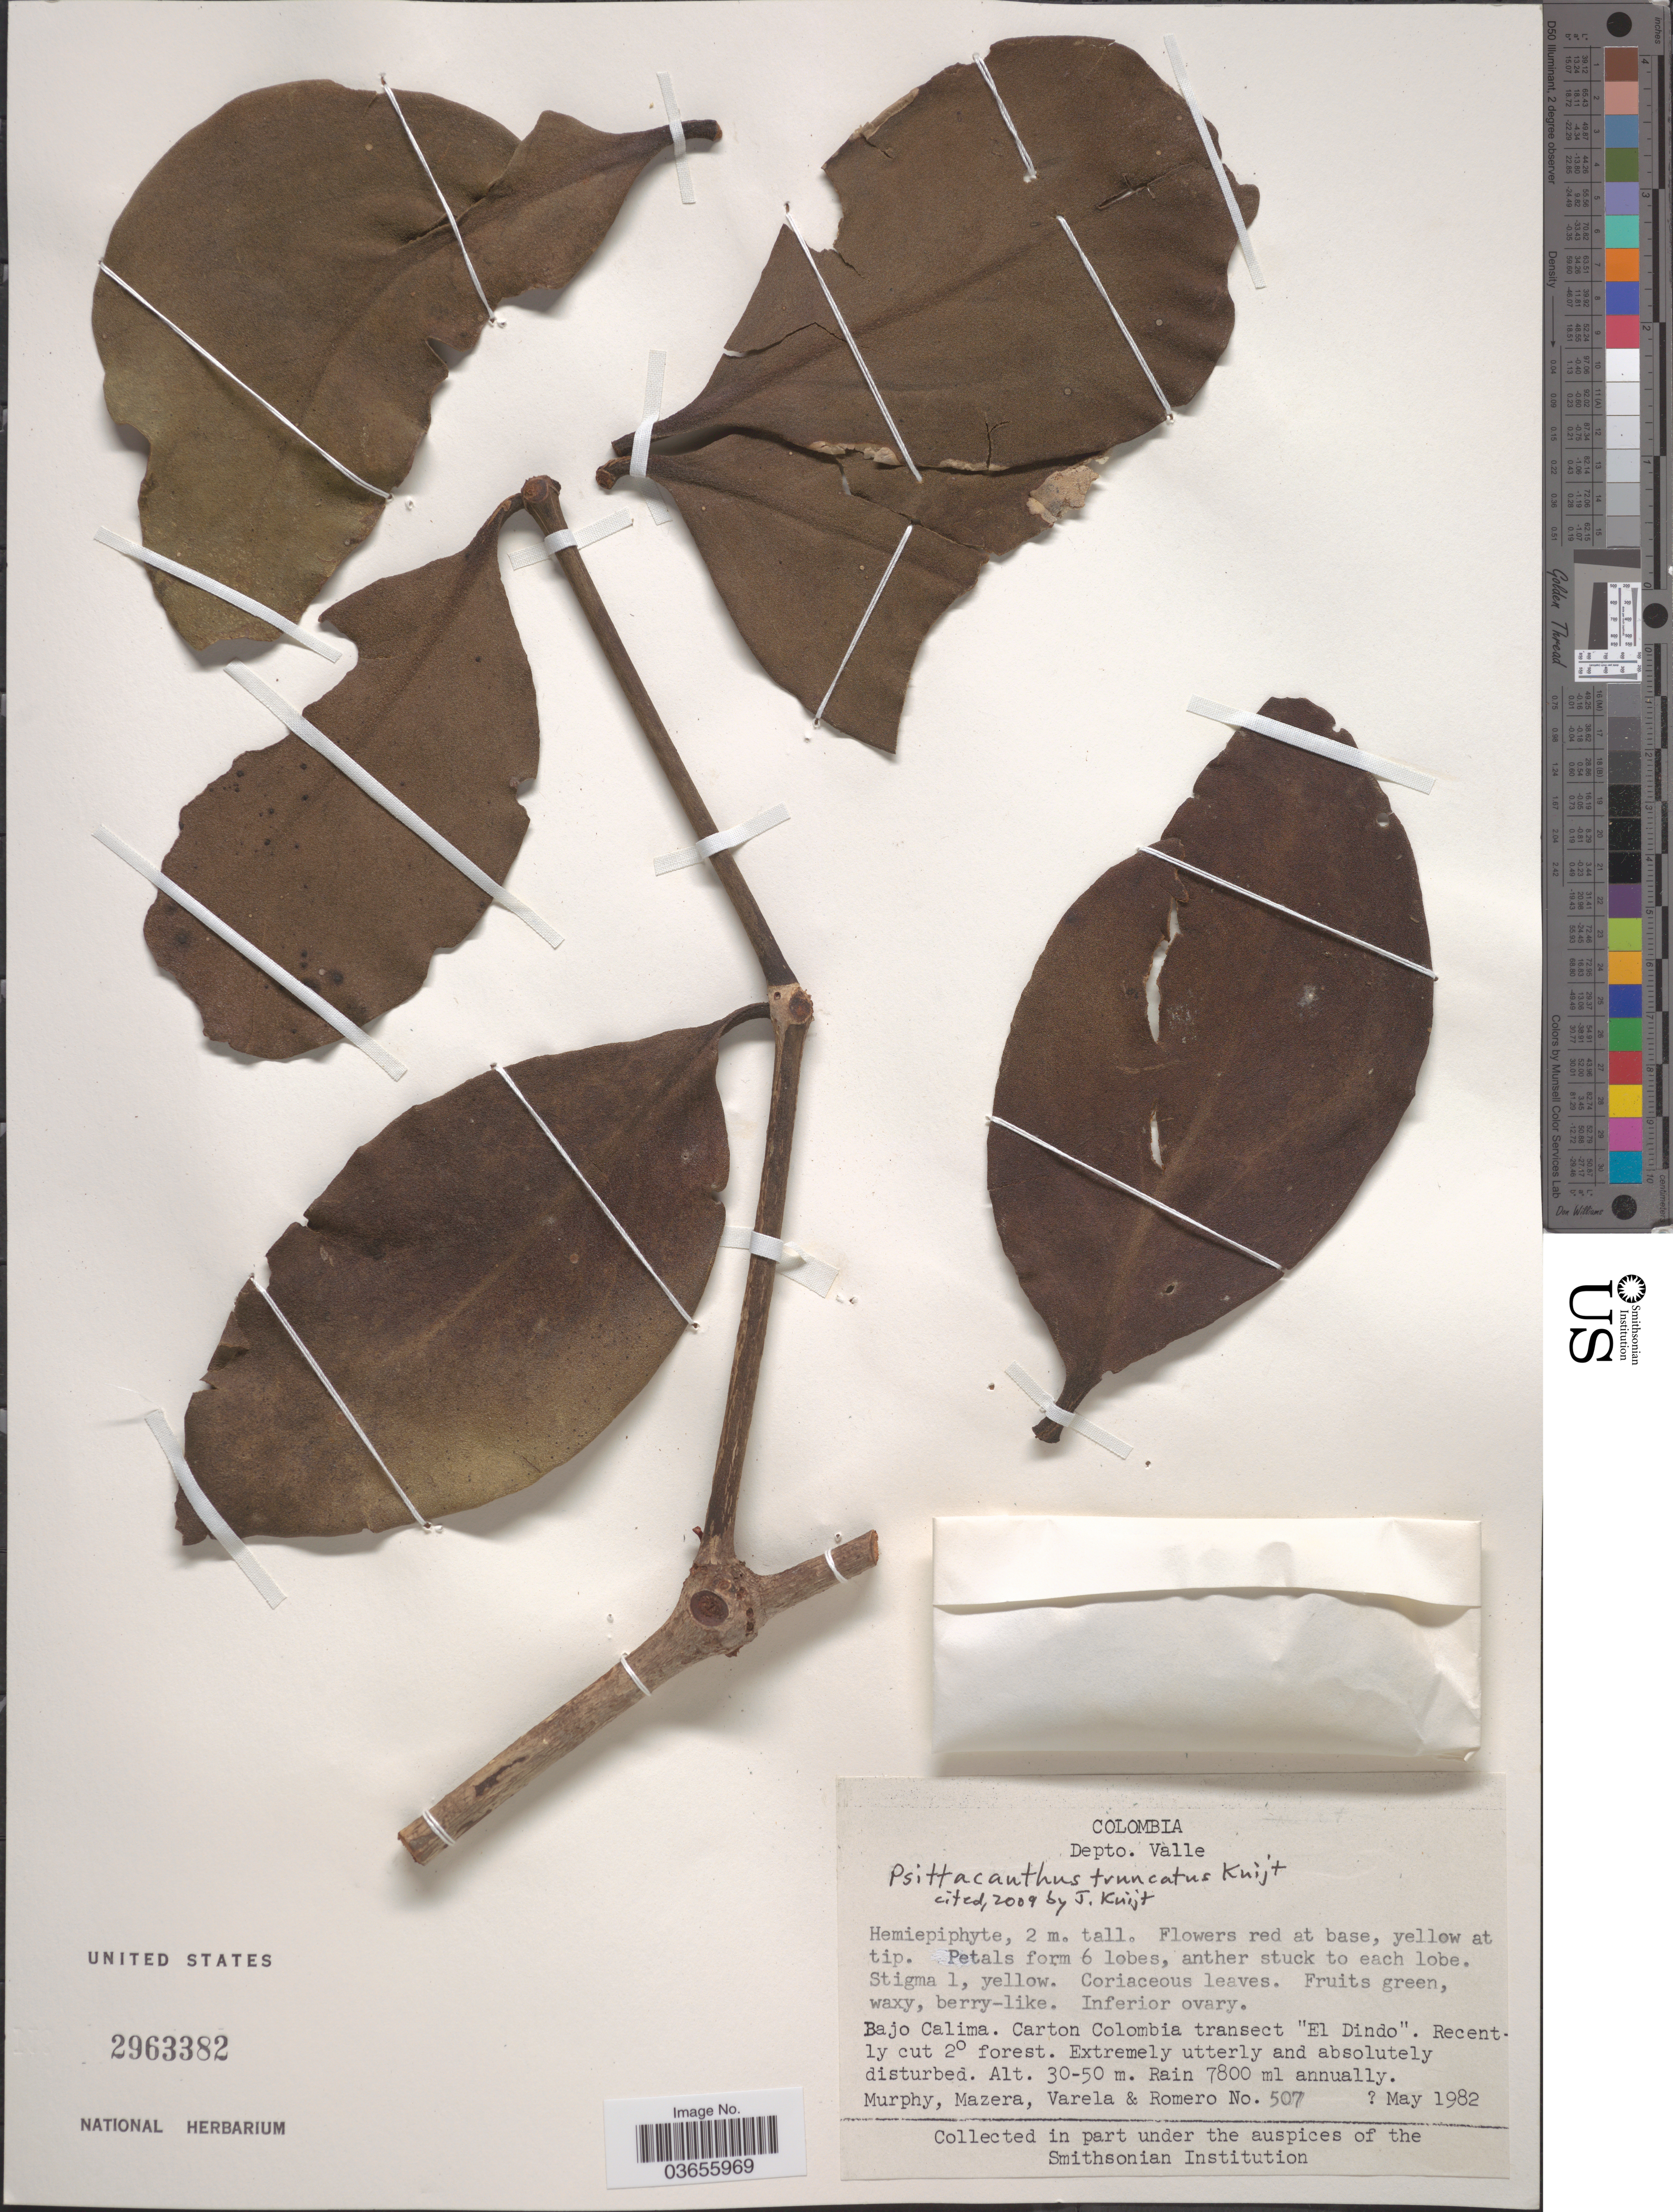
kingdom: Plantae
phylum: Tracheophyta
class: Magnoliopsida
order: Santalales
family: Loranthaceae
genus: Psittacanthus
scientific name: Psittacanthus truncatus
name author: Kuijt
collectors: -. Murphy, Mazera, -. Varela & -. Romero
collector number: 507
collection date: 1982-05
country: Colombia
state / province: Valle del Cauca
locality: Depto. Valle. Bajo Calima. Carton Colombia transect "El Dindo".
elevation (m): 30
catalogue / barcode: US 2963382